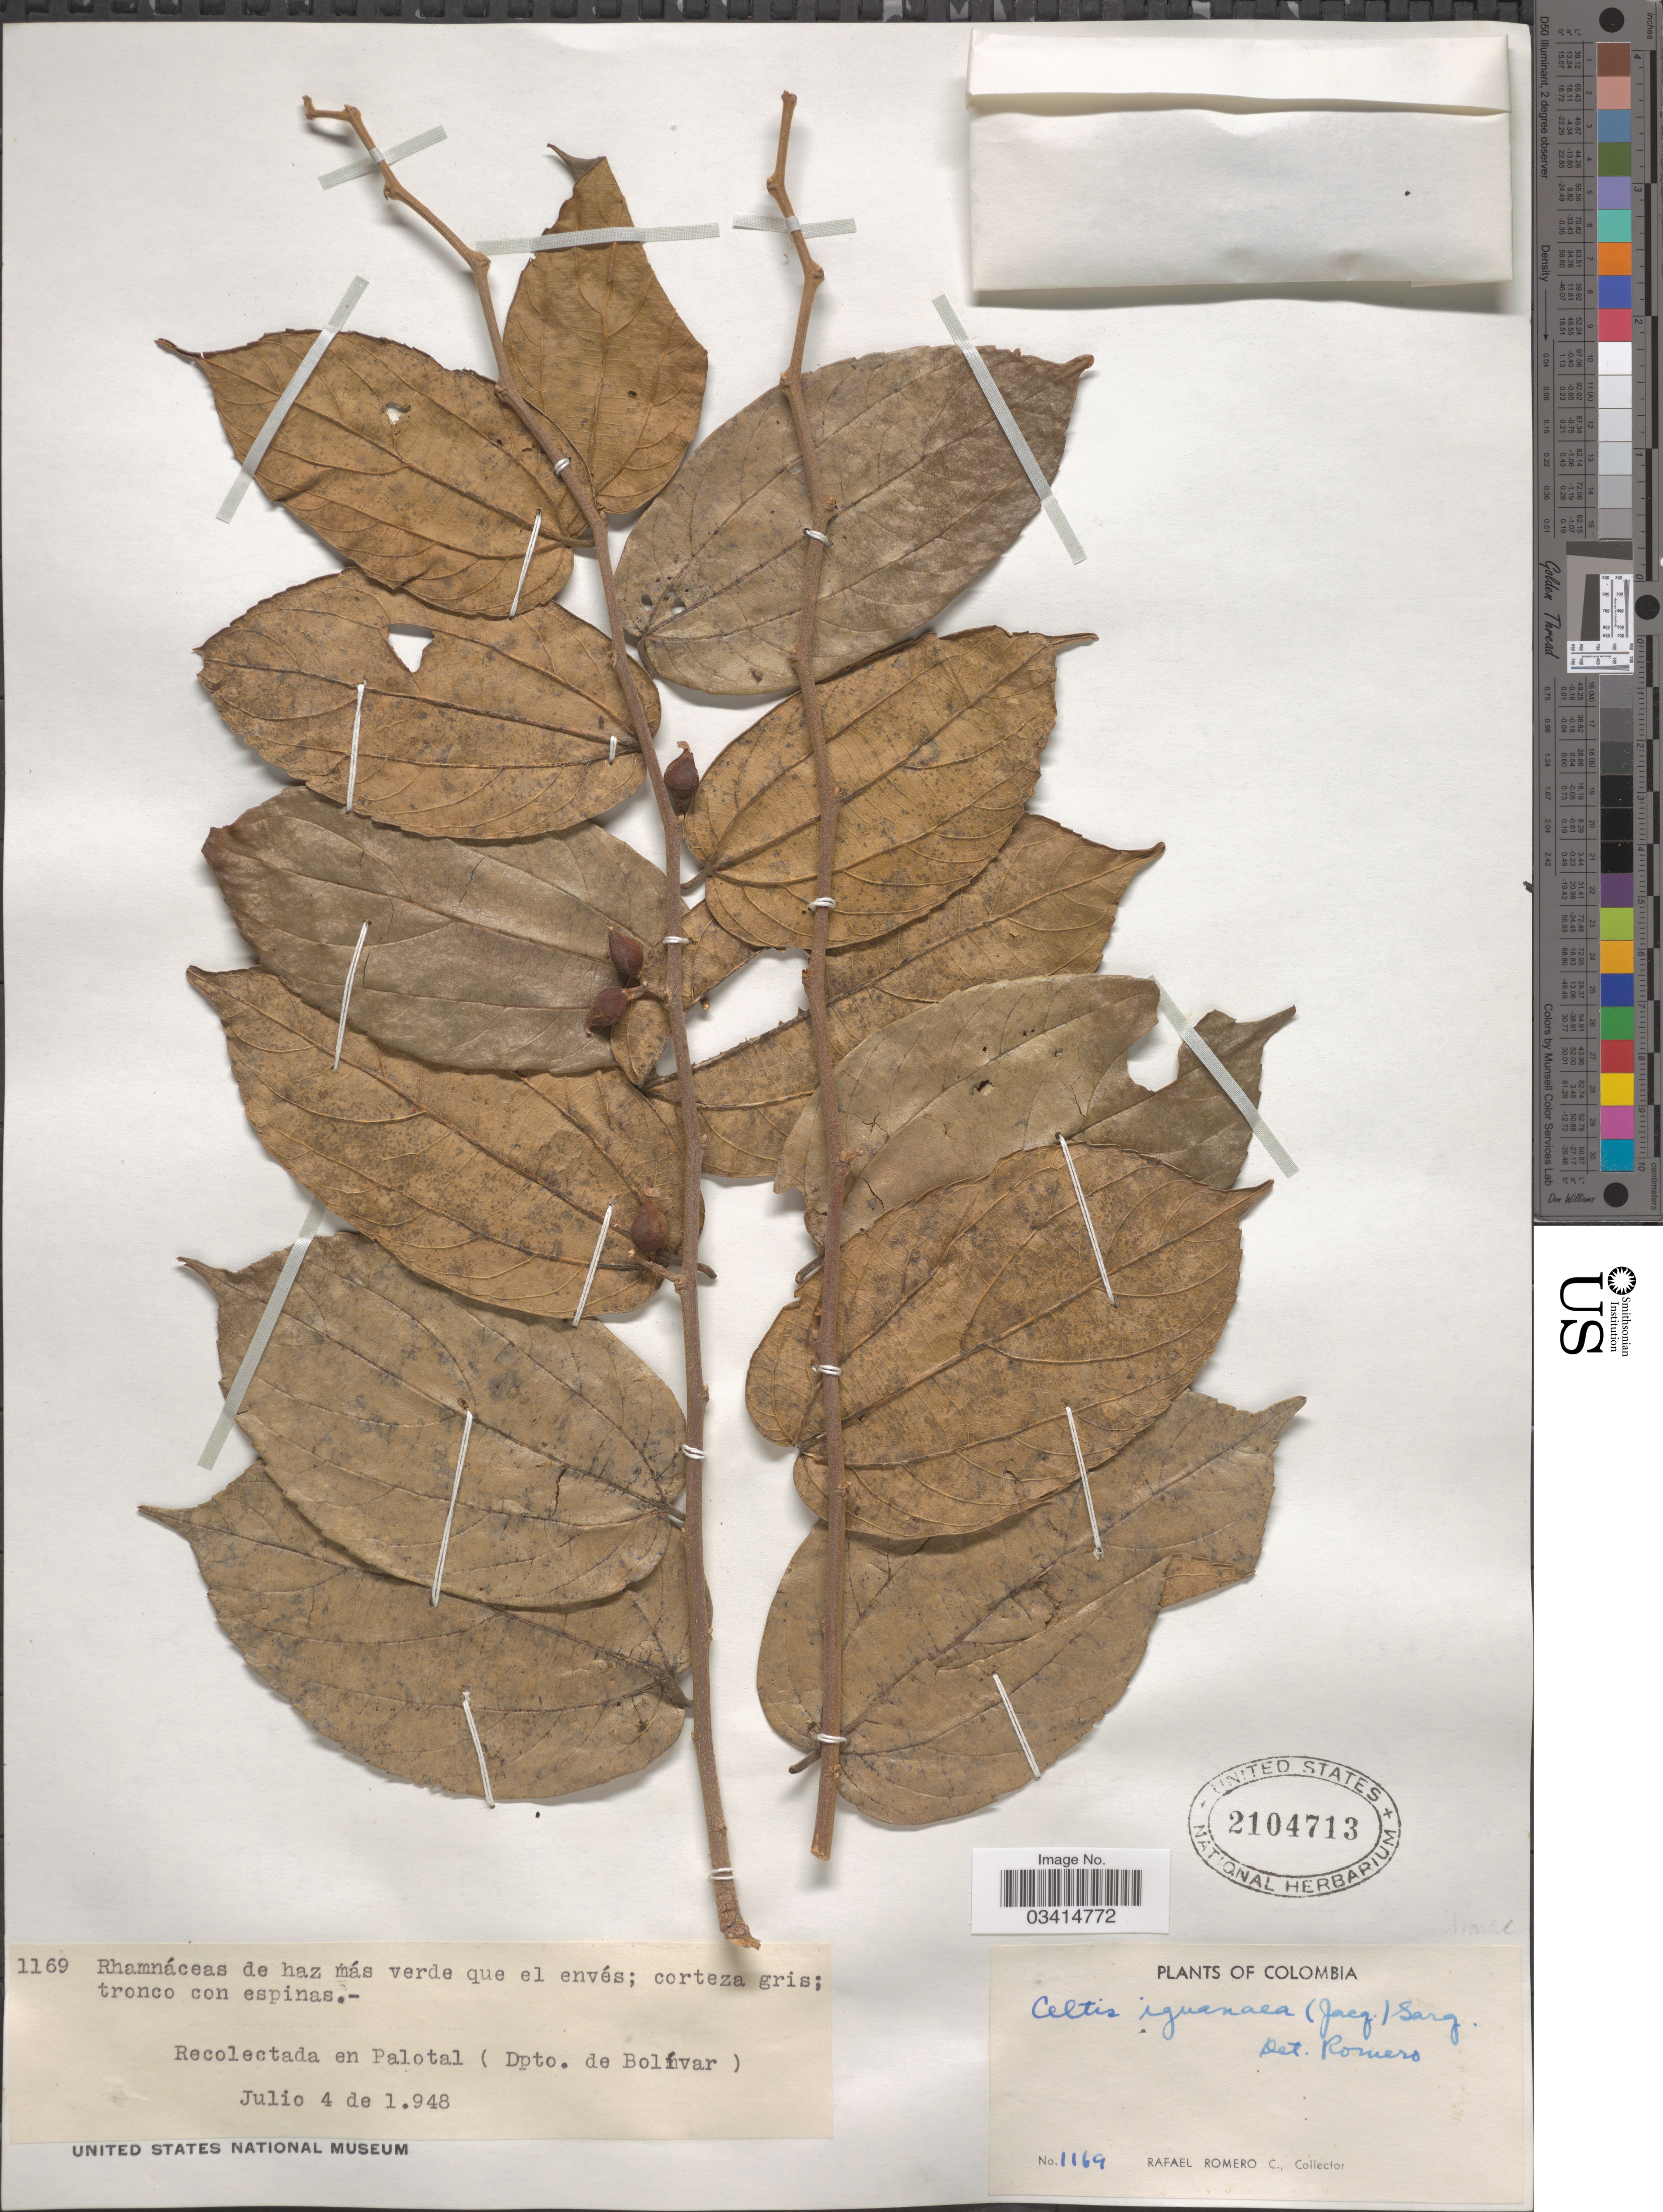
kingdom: Plantae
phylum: Tracheophyta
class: Magnoliopsida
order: Rosales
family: Cannabaceae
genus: Celtis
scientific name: Celtis iguanaea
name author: (Jacq.) Sarg.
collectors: R. Romero Castañeda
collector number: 1169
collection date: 1948-07-04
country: Colombia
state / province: Bolívar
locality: En Palotal (Dpto. de Bolívar).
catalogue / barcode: US 2104713